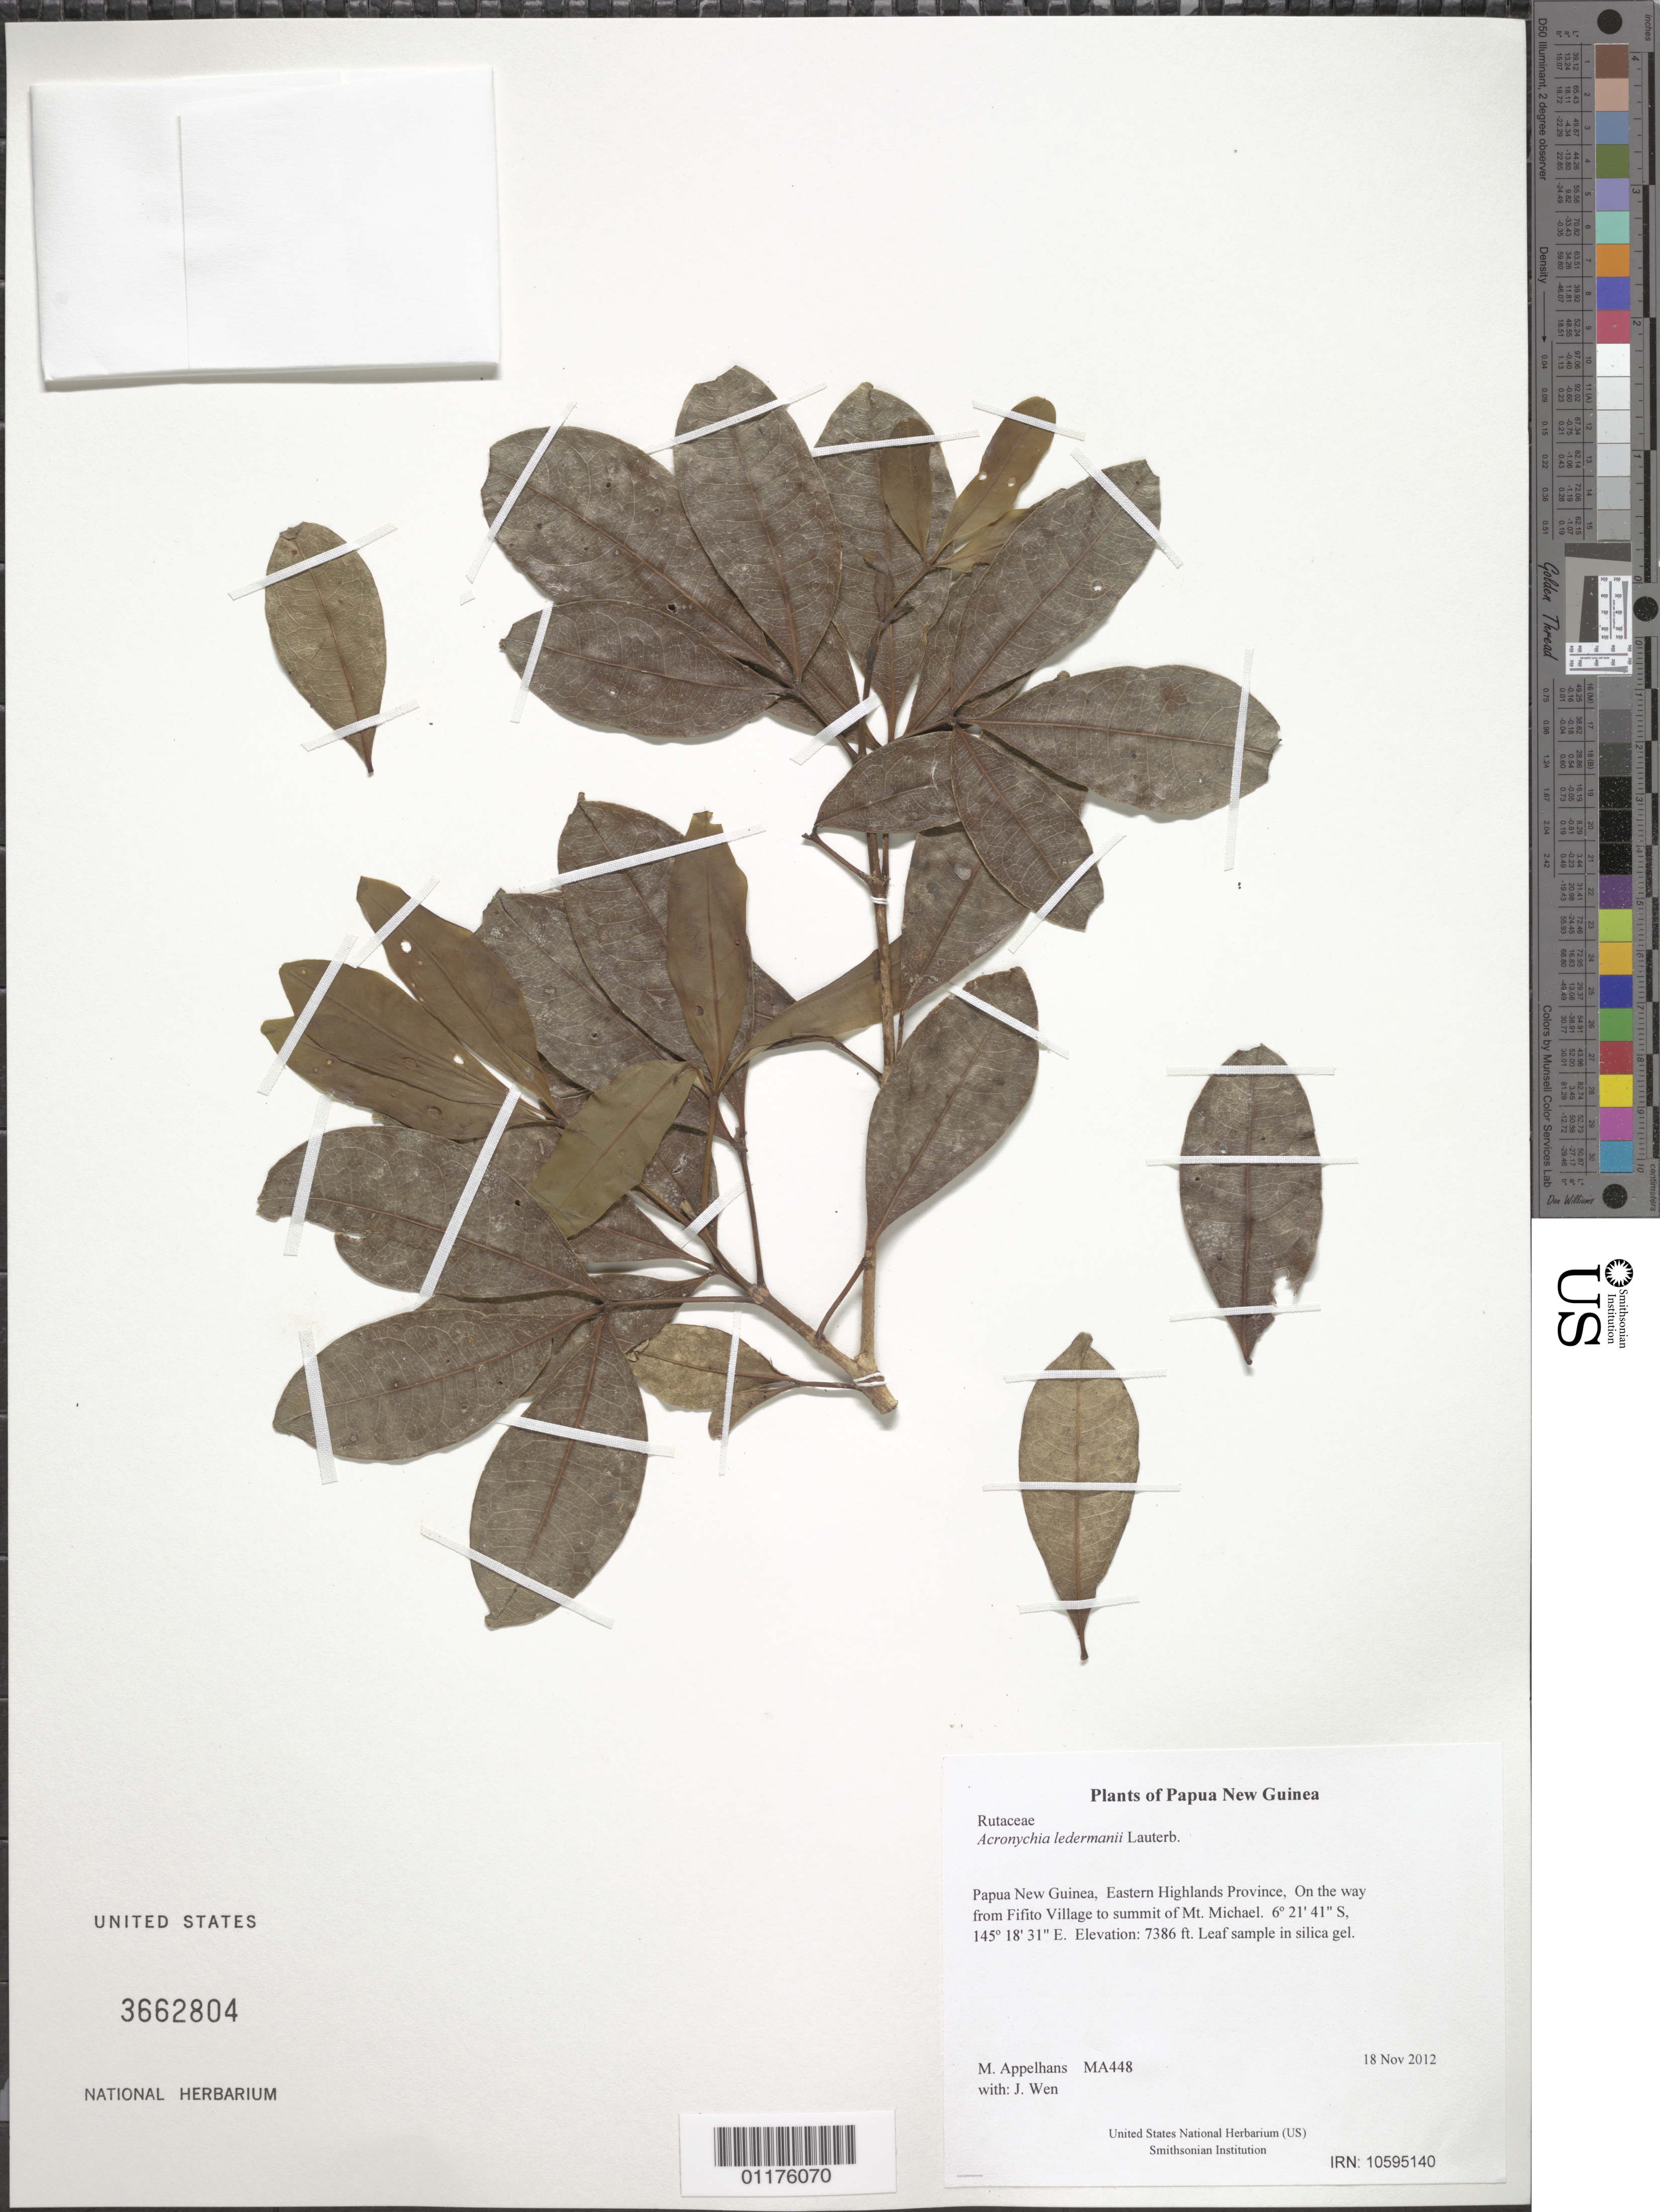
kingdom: Plantae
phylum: Tracheophyta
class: Magnoliopsida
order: Sapindales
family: Rutaceae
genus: Acronychia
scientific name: Acronychia ledermanii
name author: Lauterb.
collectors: J. Wen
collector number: MA448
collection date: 2012-11-18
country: Papua New Guinea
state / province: Eastern Highlands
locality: On the way from Fifito Village to summit of Mt. Michael.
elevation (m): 2251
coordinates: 06 21.687 S, 145 18.510 E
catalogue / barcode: US 3662804